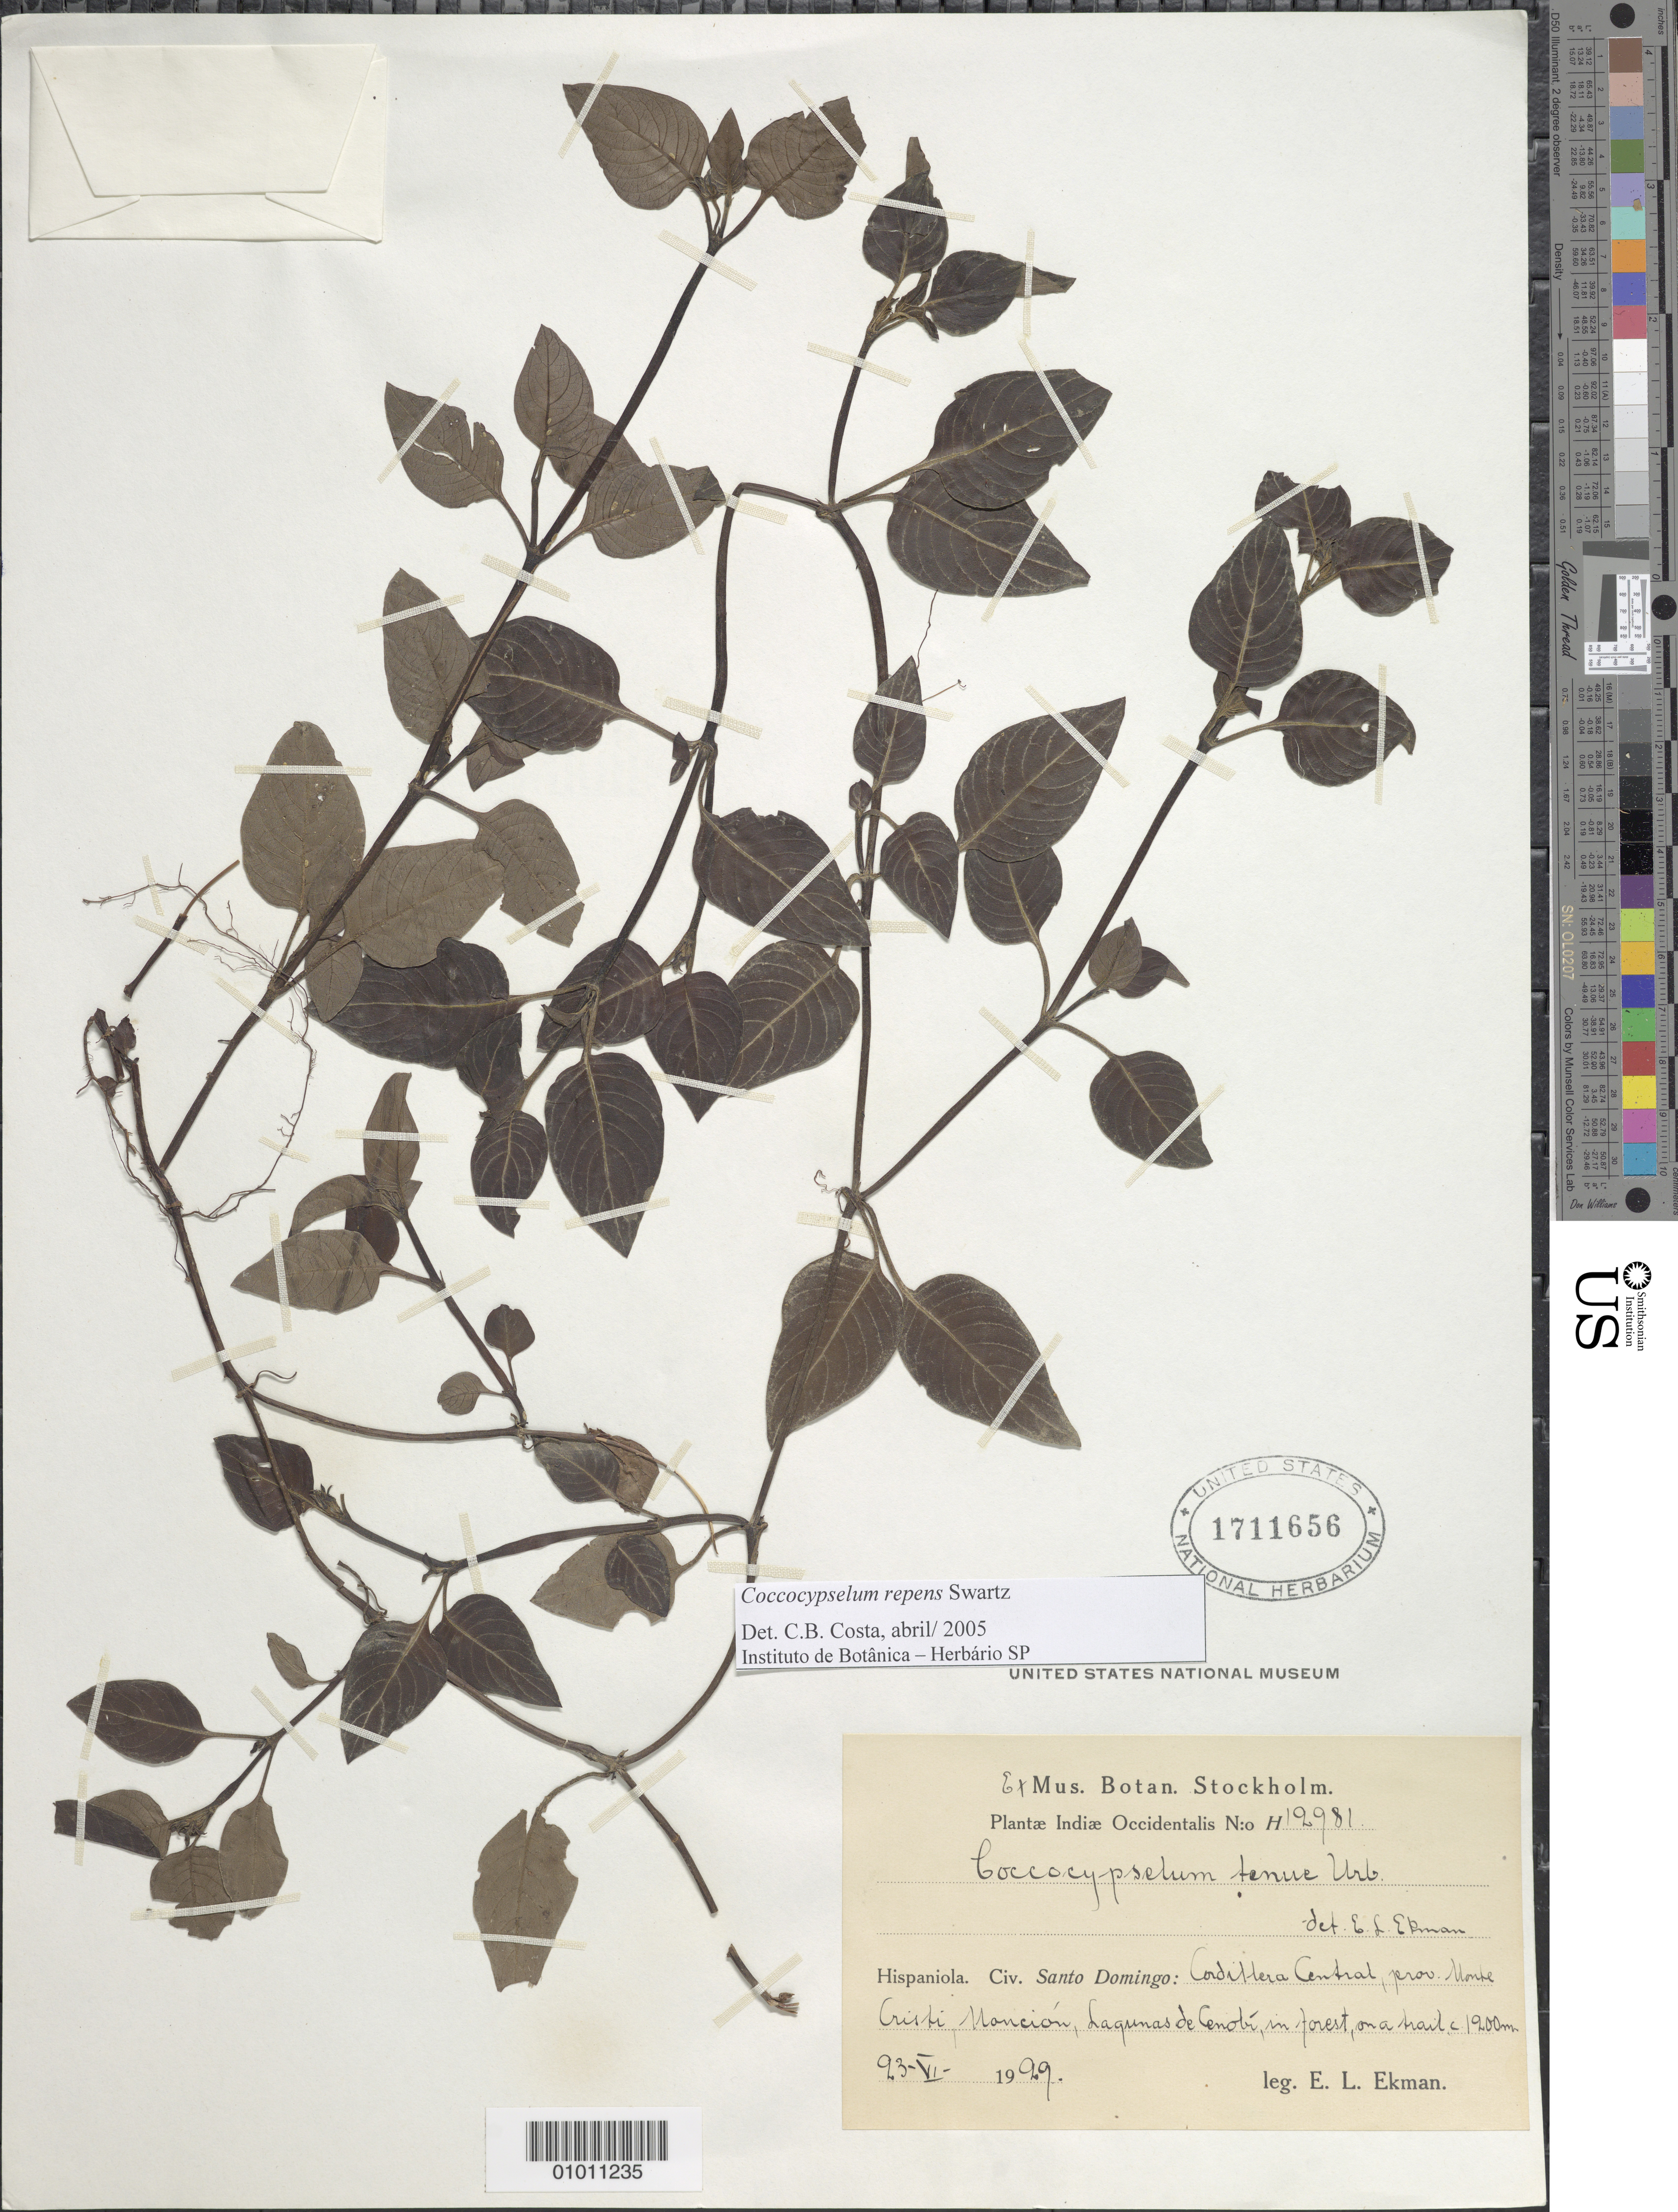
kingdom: Plantae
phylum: Tracheophyta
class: Magnoliopsida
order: Gentianales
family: Rubiaceae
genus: Coccocypselum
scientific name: Coccocypselum repens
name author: Sw.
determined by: Costa, C. B.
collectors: E. L. Ekman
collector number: H 12981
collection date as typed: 23 Jun 1929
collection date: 1929-06-23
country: Dominican Republic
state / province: Monte Cristi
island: Hispaniola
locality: Cordillera Central, Monción, Lagunas de Cenotí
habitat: In forest, on a trail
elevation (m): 1900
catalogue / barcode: US 1711656